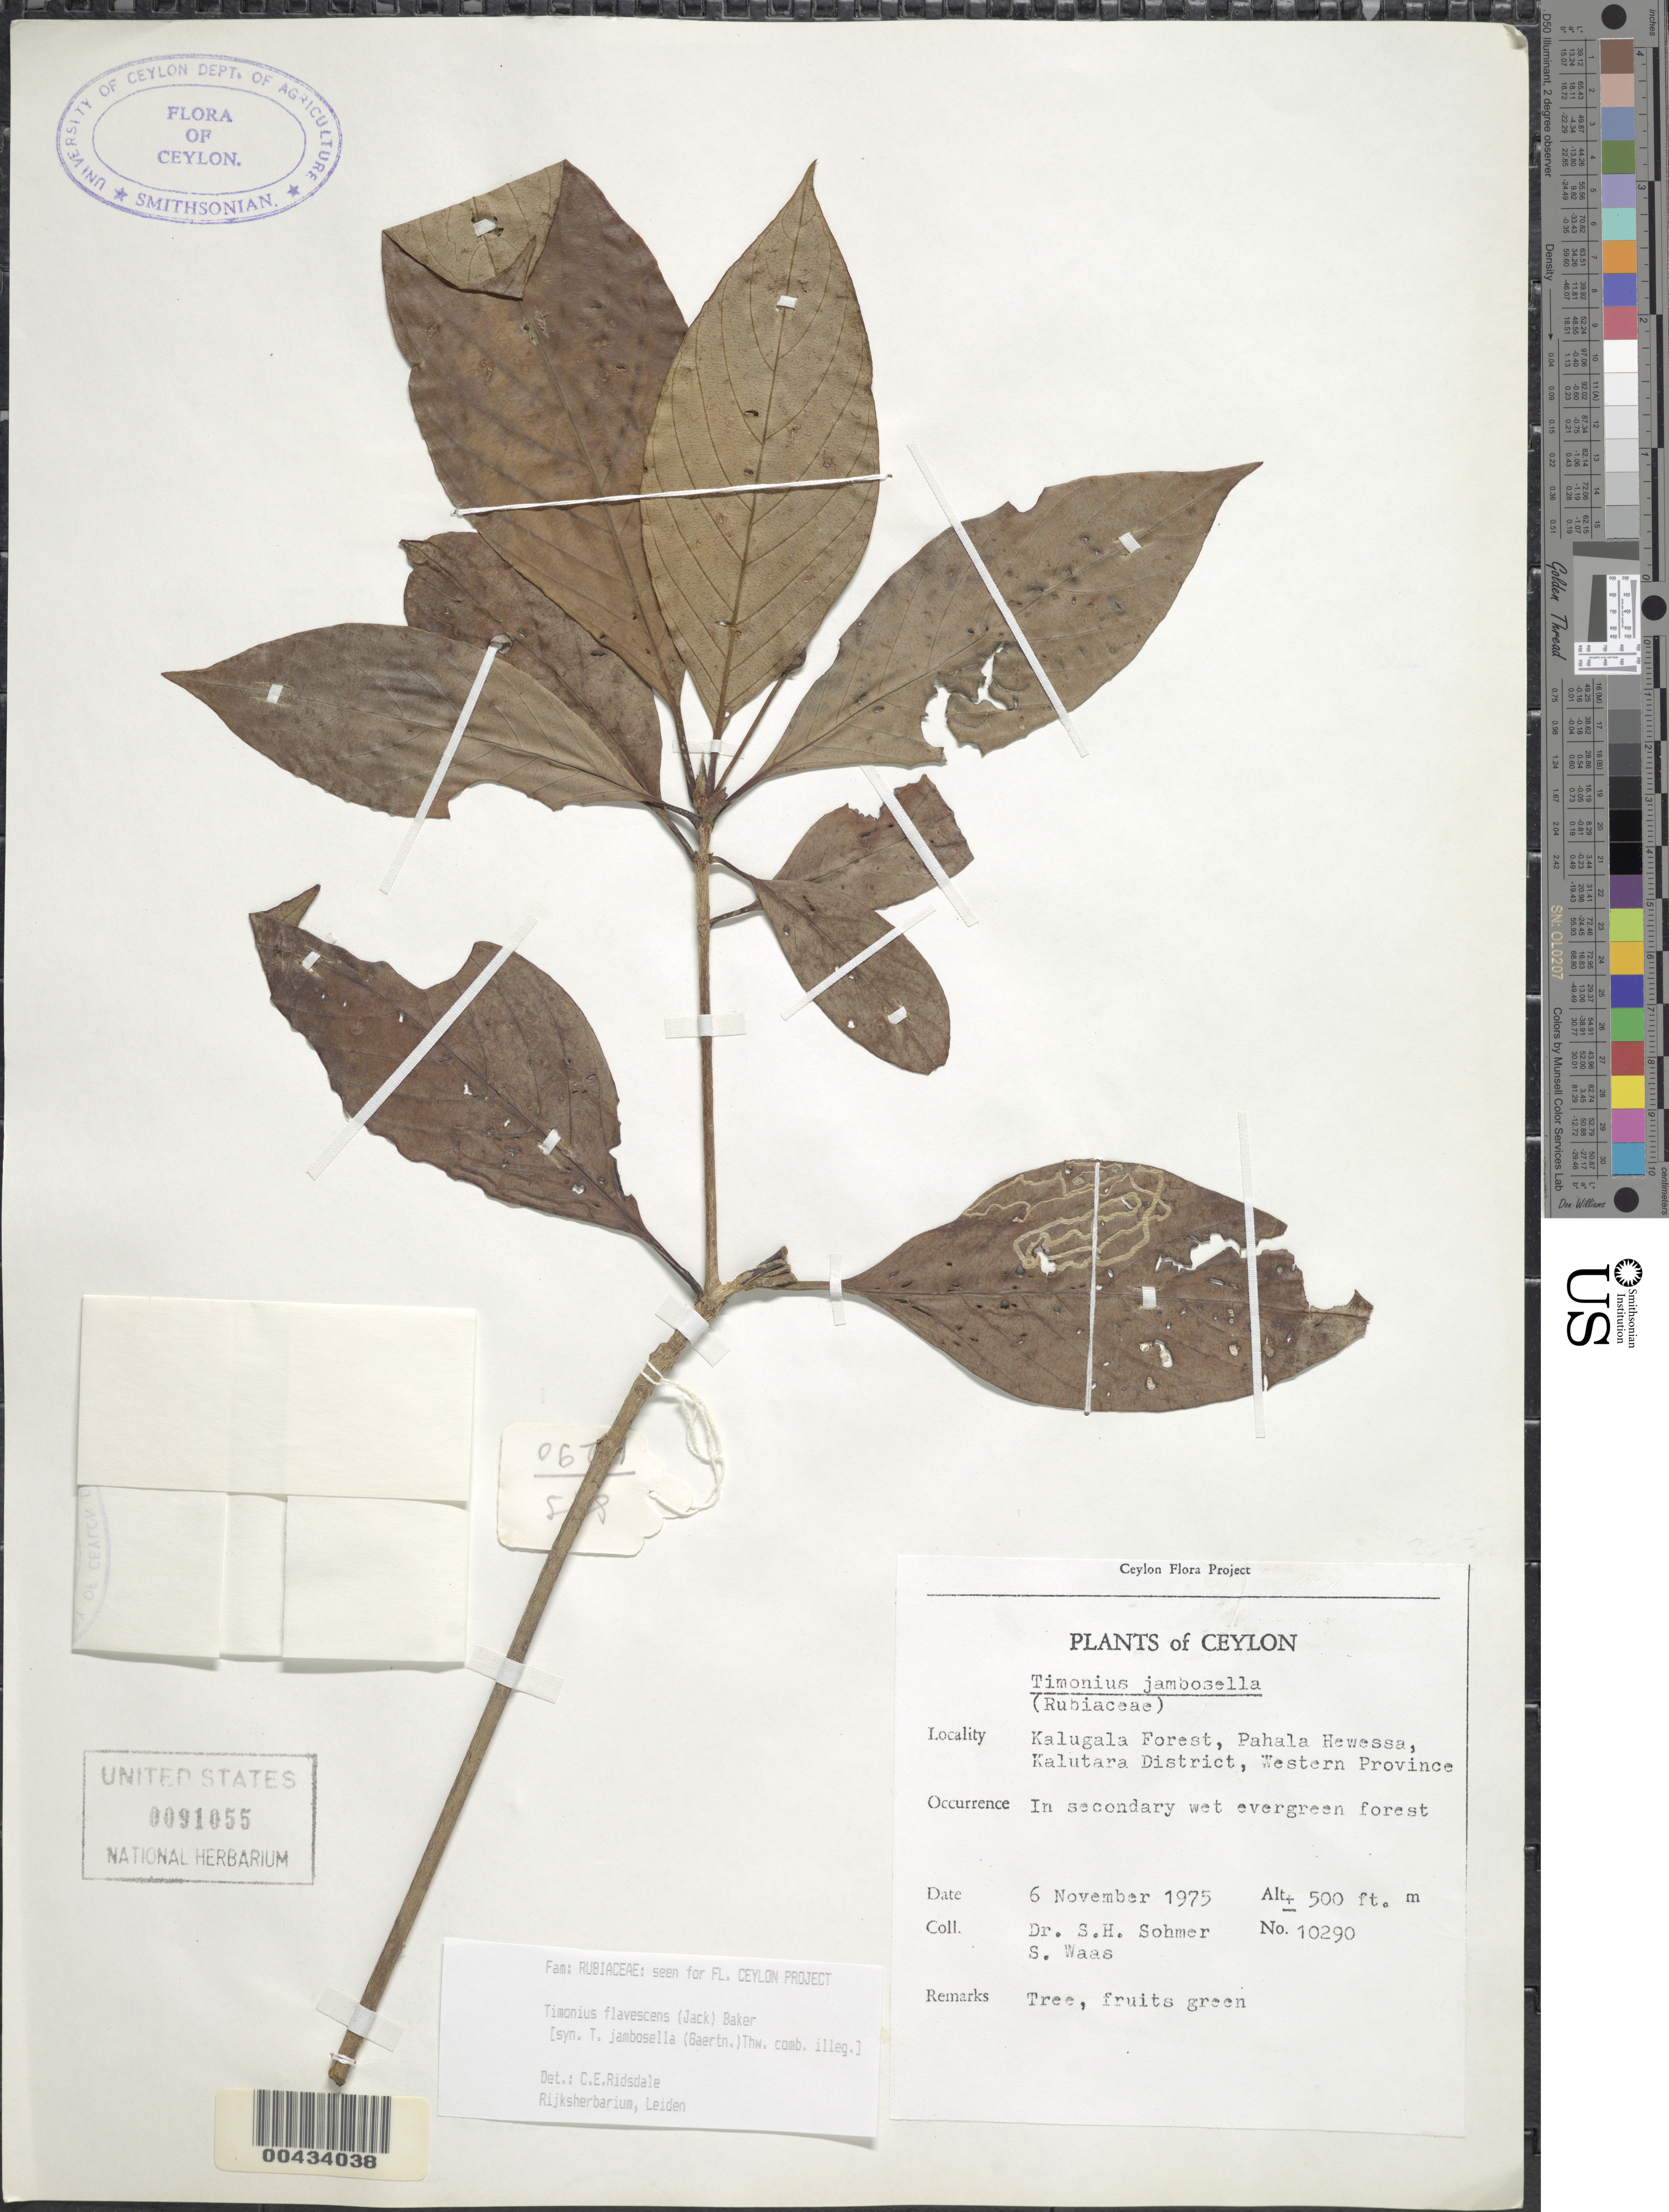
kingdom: Plantae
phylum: Tracheophyta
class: Magnoliopsida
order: Gentianales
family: Rubiaceae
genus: Timonius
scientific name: Timonius flavescens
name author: (Jack) Baker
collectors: S. H. Sohmer & S. Waas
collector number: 10290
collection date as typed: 06 Nov 1975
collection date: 1975-11-06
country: Sri Lanka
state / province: Western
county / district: Kalutara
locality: Kalugala Forest, Pahala Hewessa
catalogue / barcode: US 91055